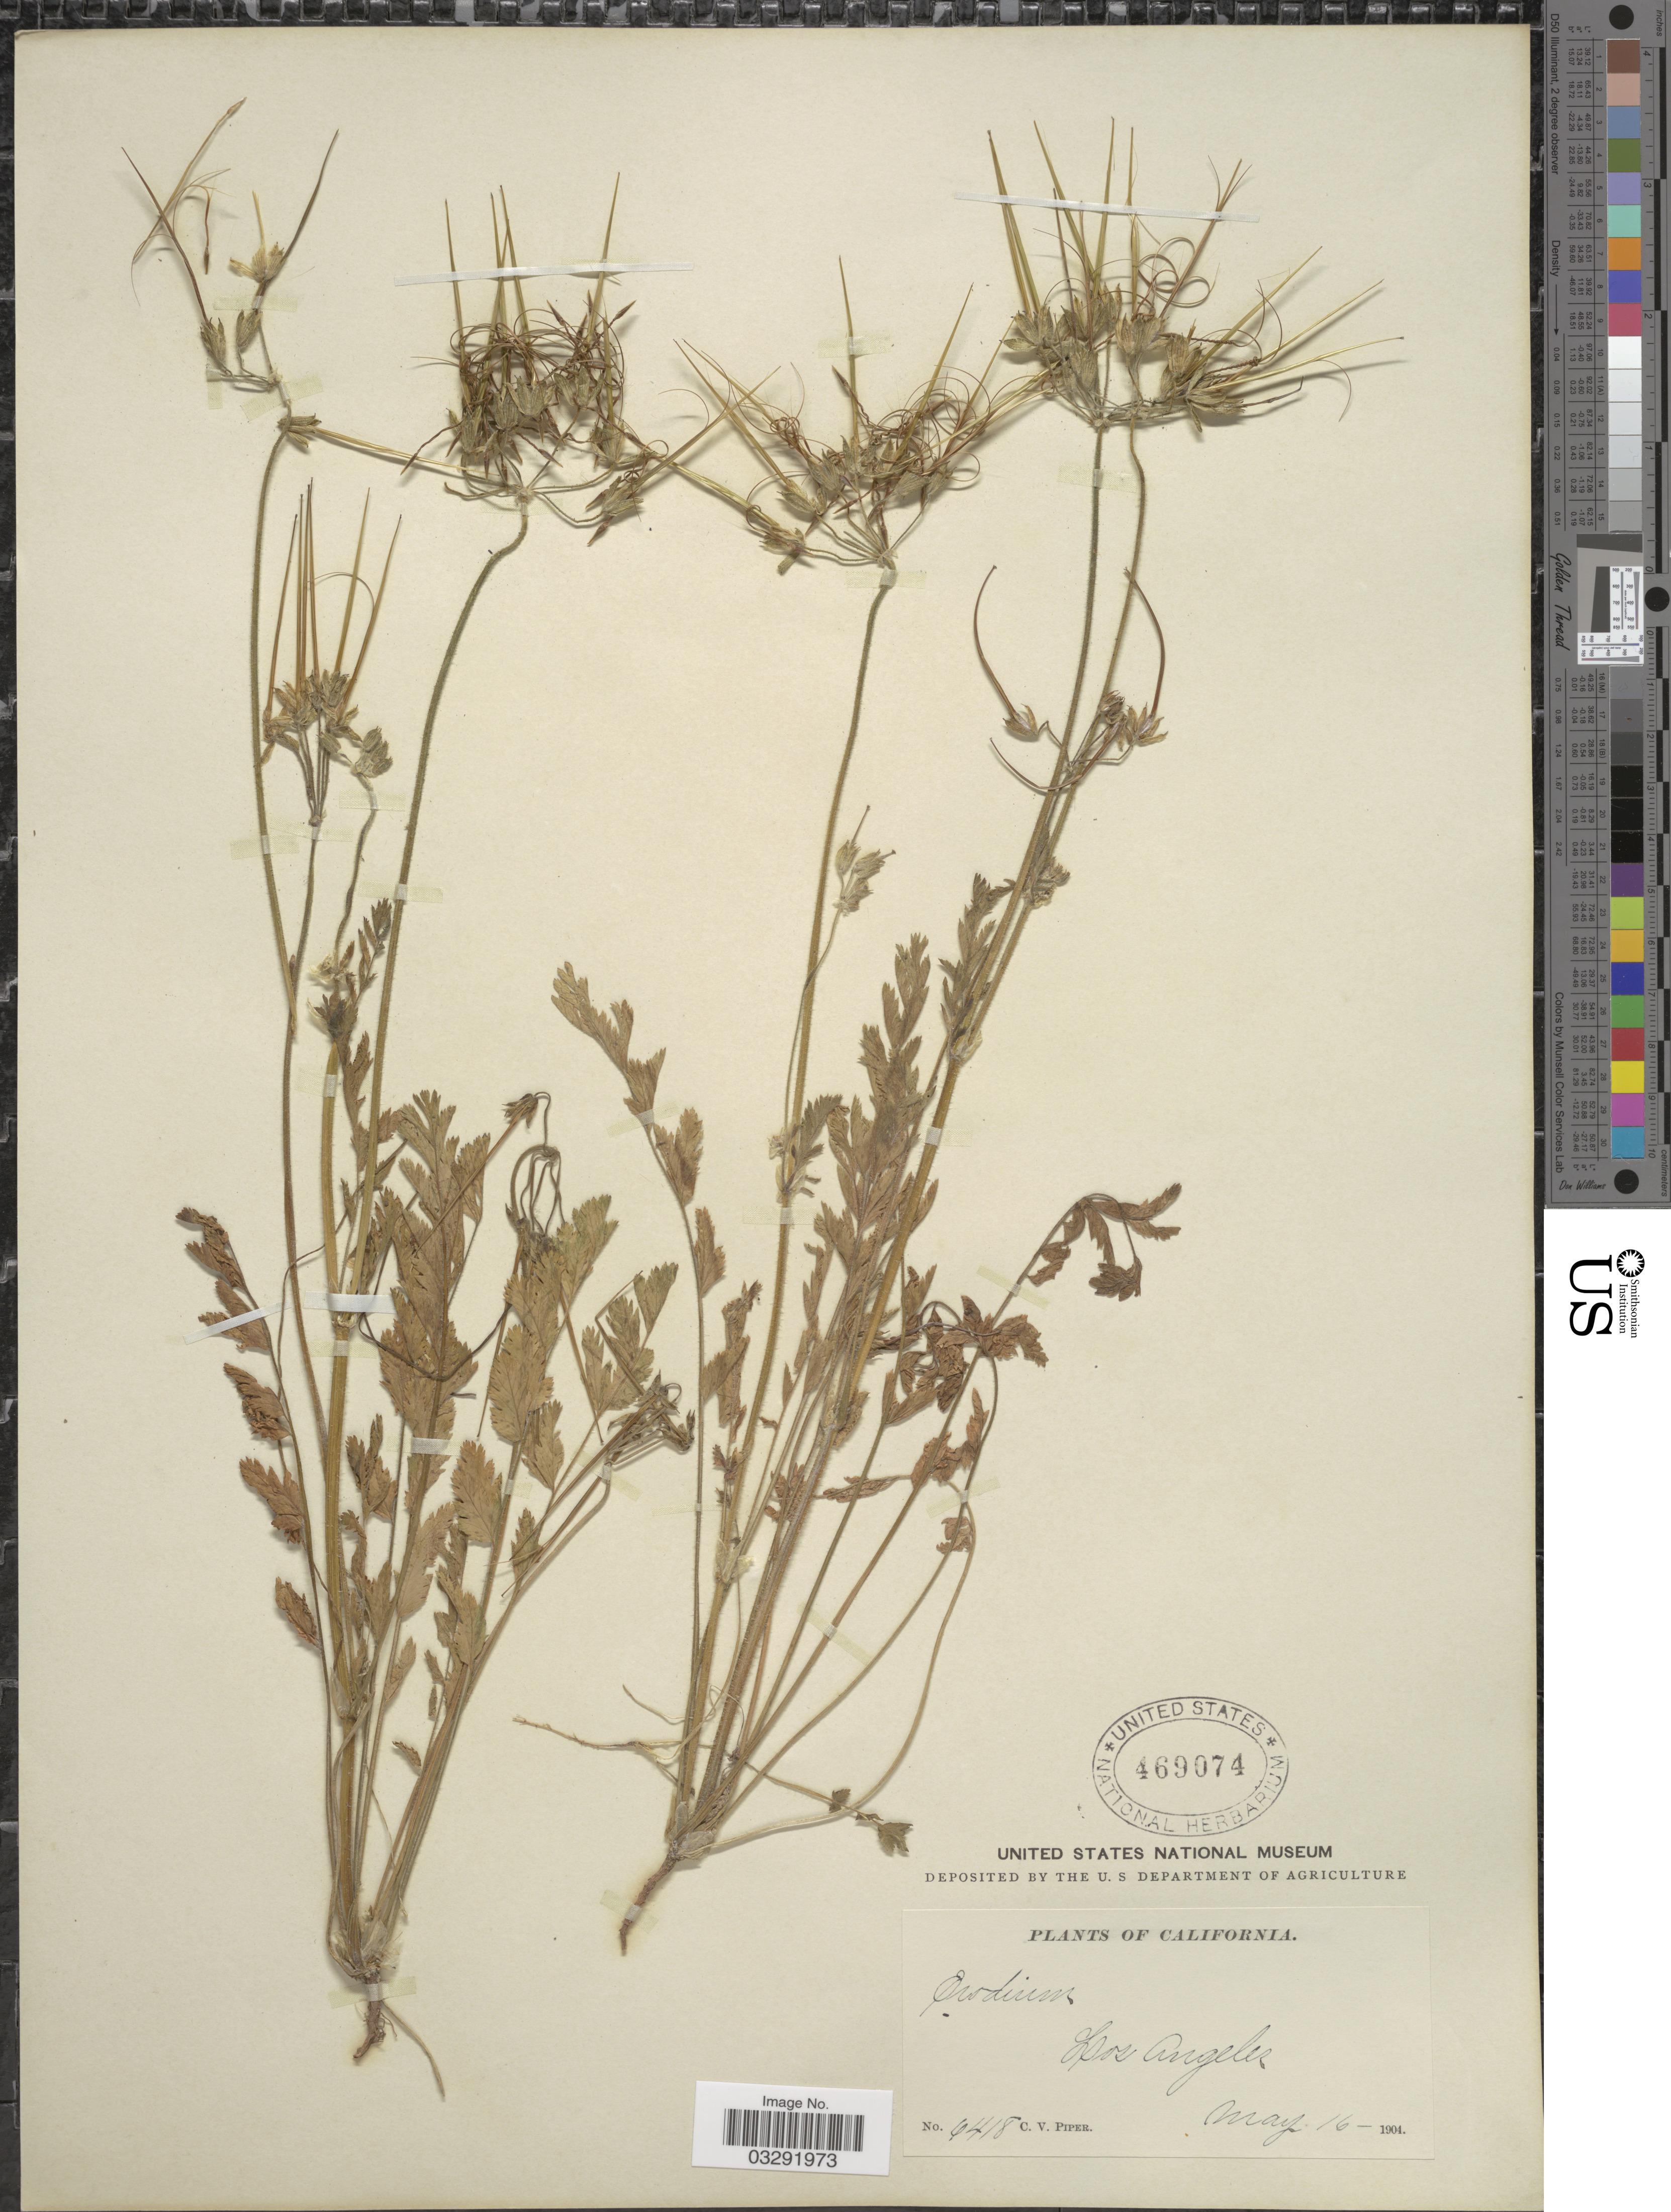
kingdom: Plantae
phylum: Tracheophyta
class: Magnoliopsida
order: Geraniales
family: Geraniaceae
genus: Erodium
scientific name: Erodium moschatum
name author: (L.) L'Hér. ex Aiton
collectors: C. V. Piper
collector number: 4418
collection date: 1904-05-16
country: United States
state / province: California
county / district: Los Angeles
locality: Los Angeles.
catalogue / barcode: US 469074